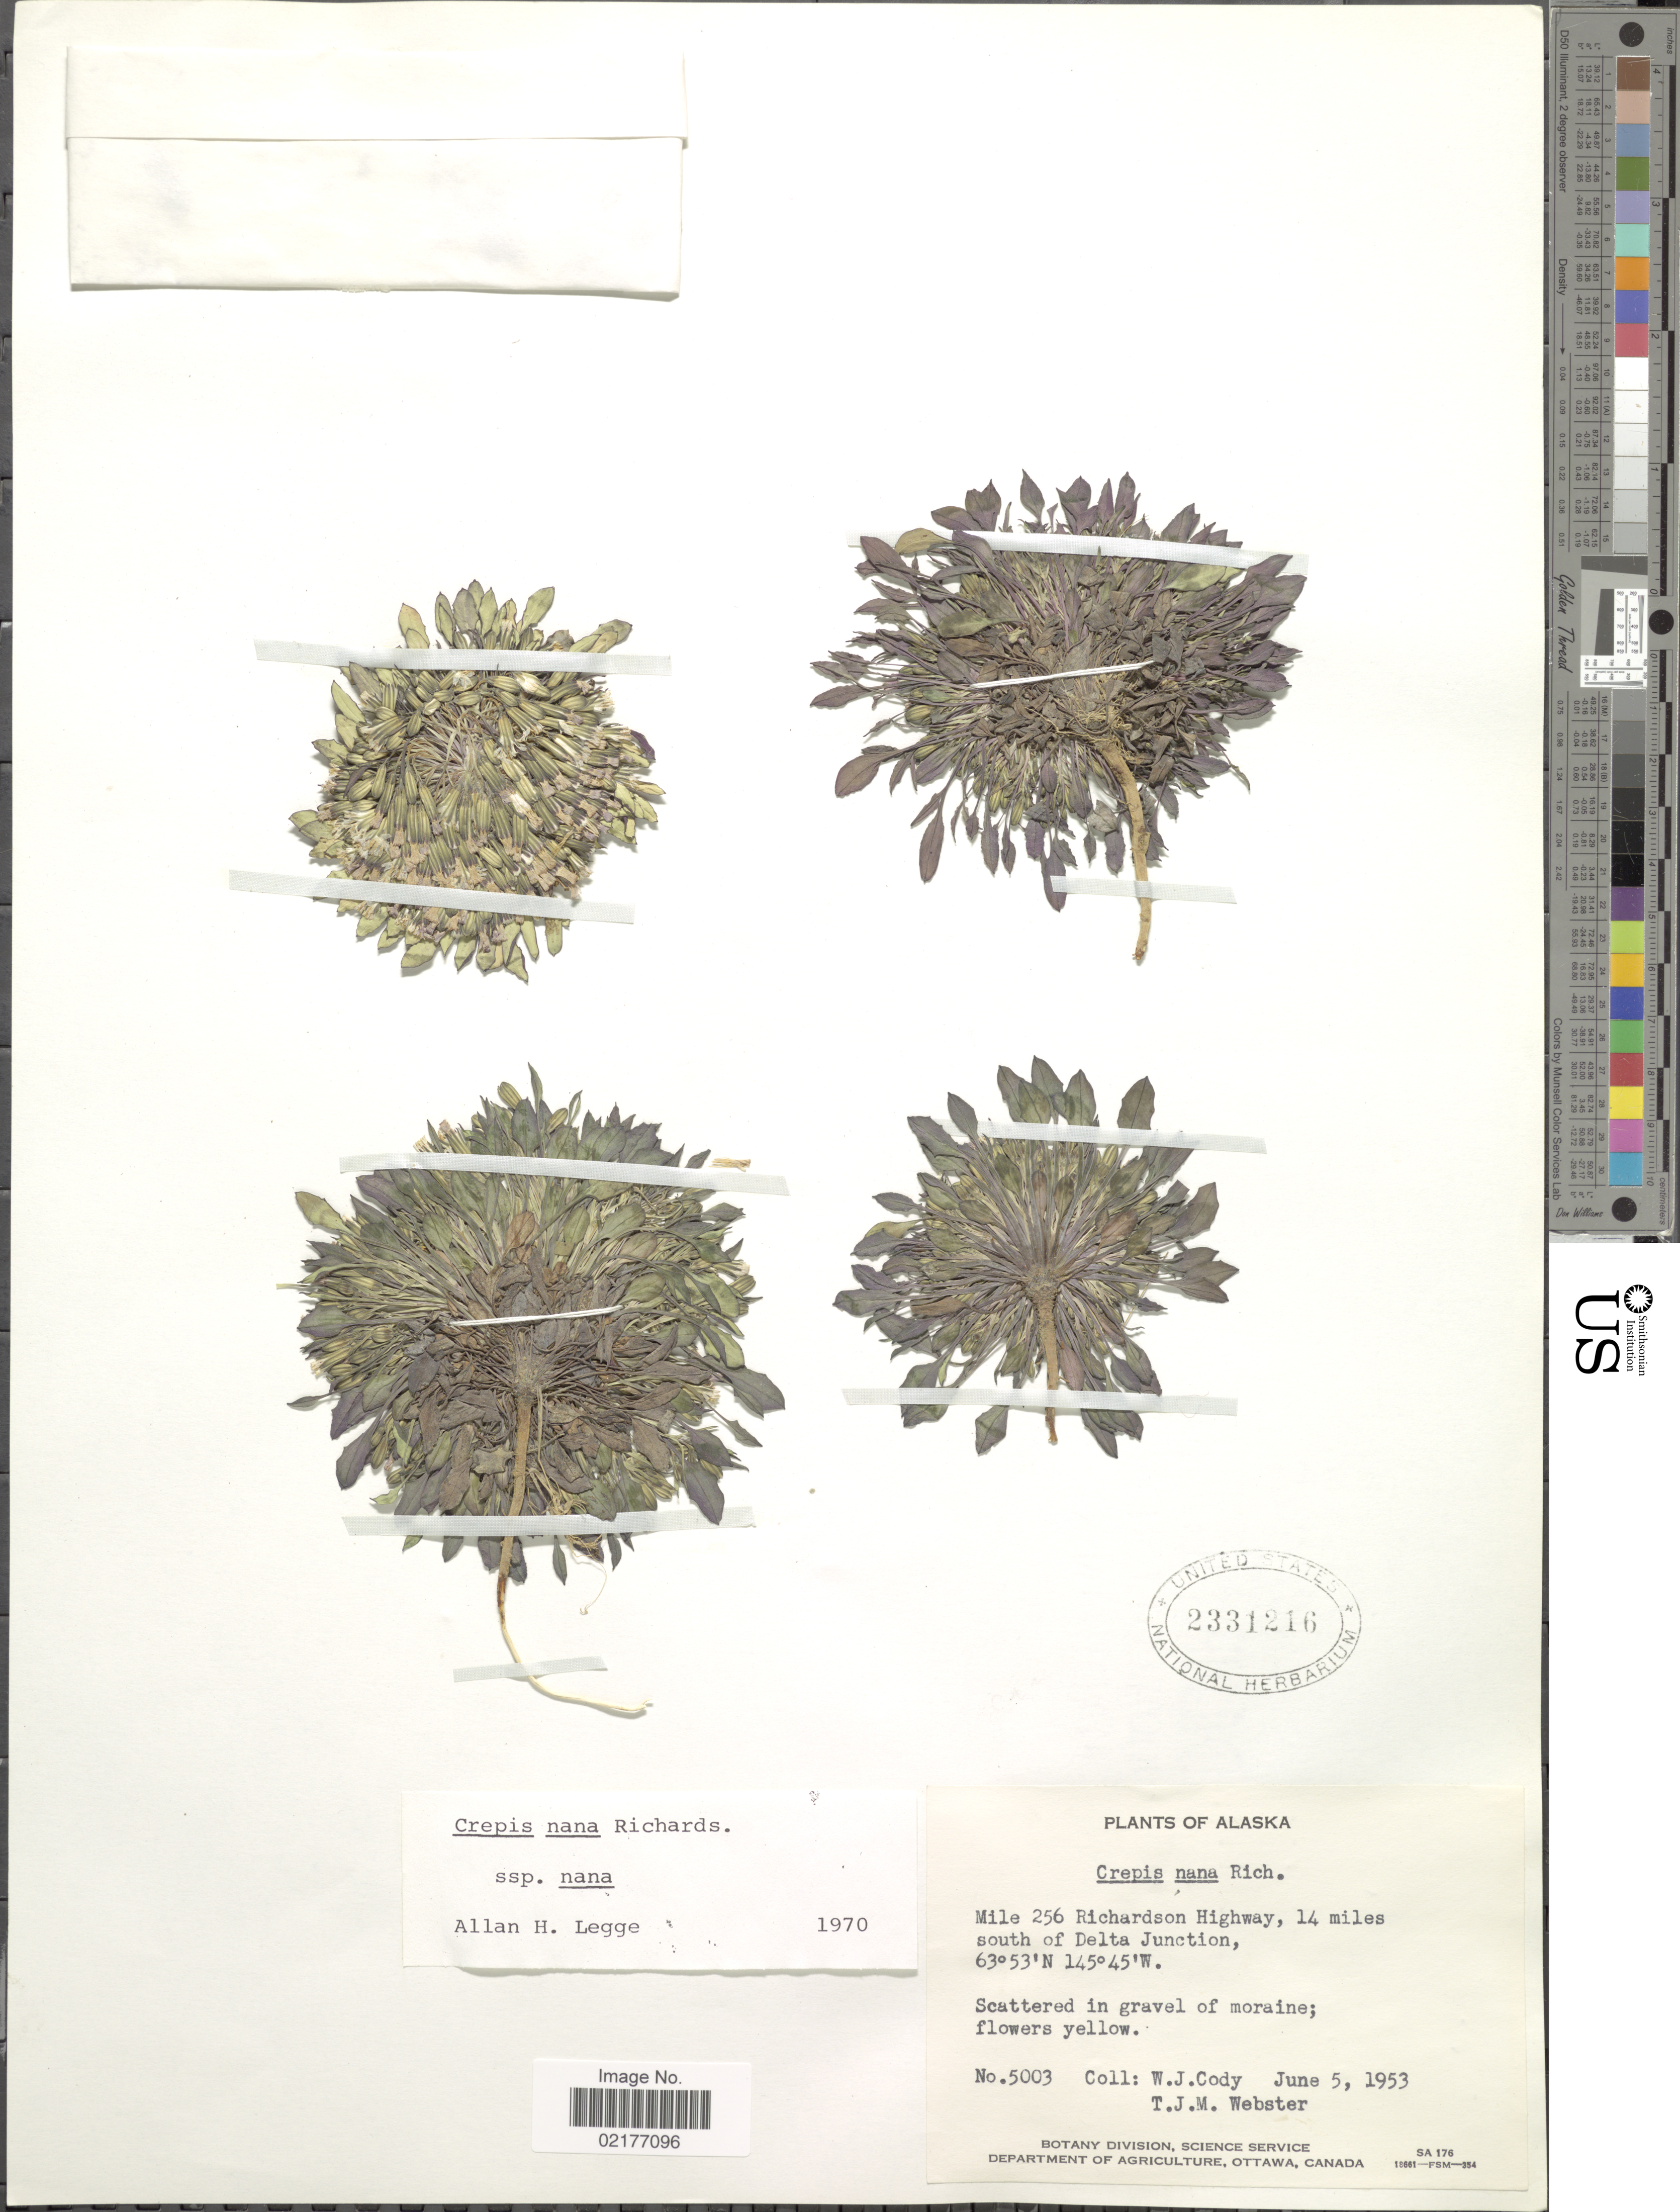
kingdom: Plantae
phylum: Tracheophyta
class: Magnoliopsida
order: Asterales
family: Asteraceae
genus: Askellia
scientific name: Askellia pygmaea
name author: (Ledeb.) Sennikov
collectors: W. Cody & T. J. Webster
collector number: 5003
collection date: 1953-06-05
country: United States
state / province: Alaska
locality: Mile 256 Richardson Highway, 14 miles south of Delta Junction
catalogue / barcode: US 2331216